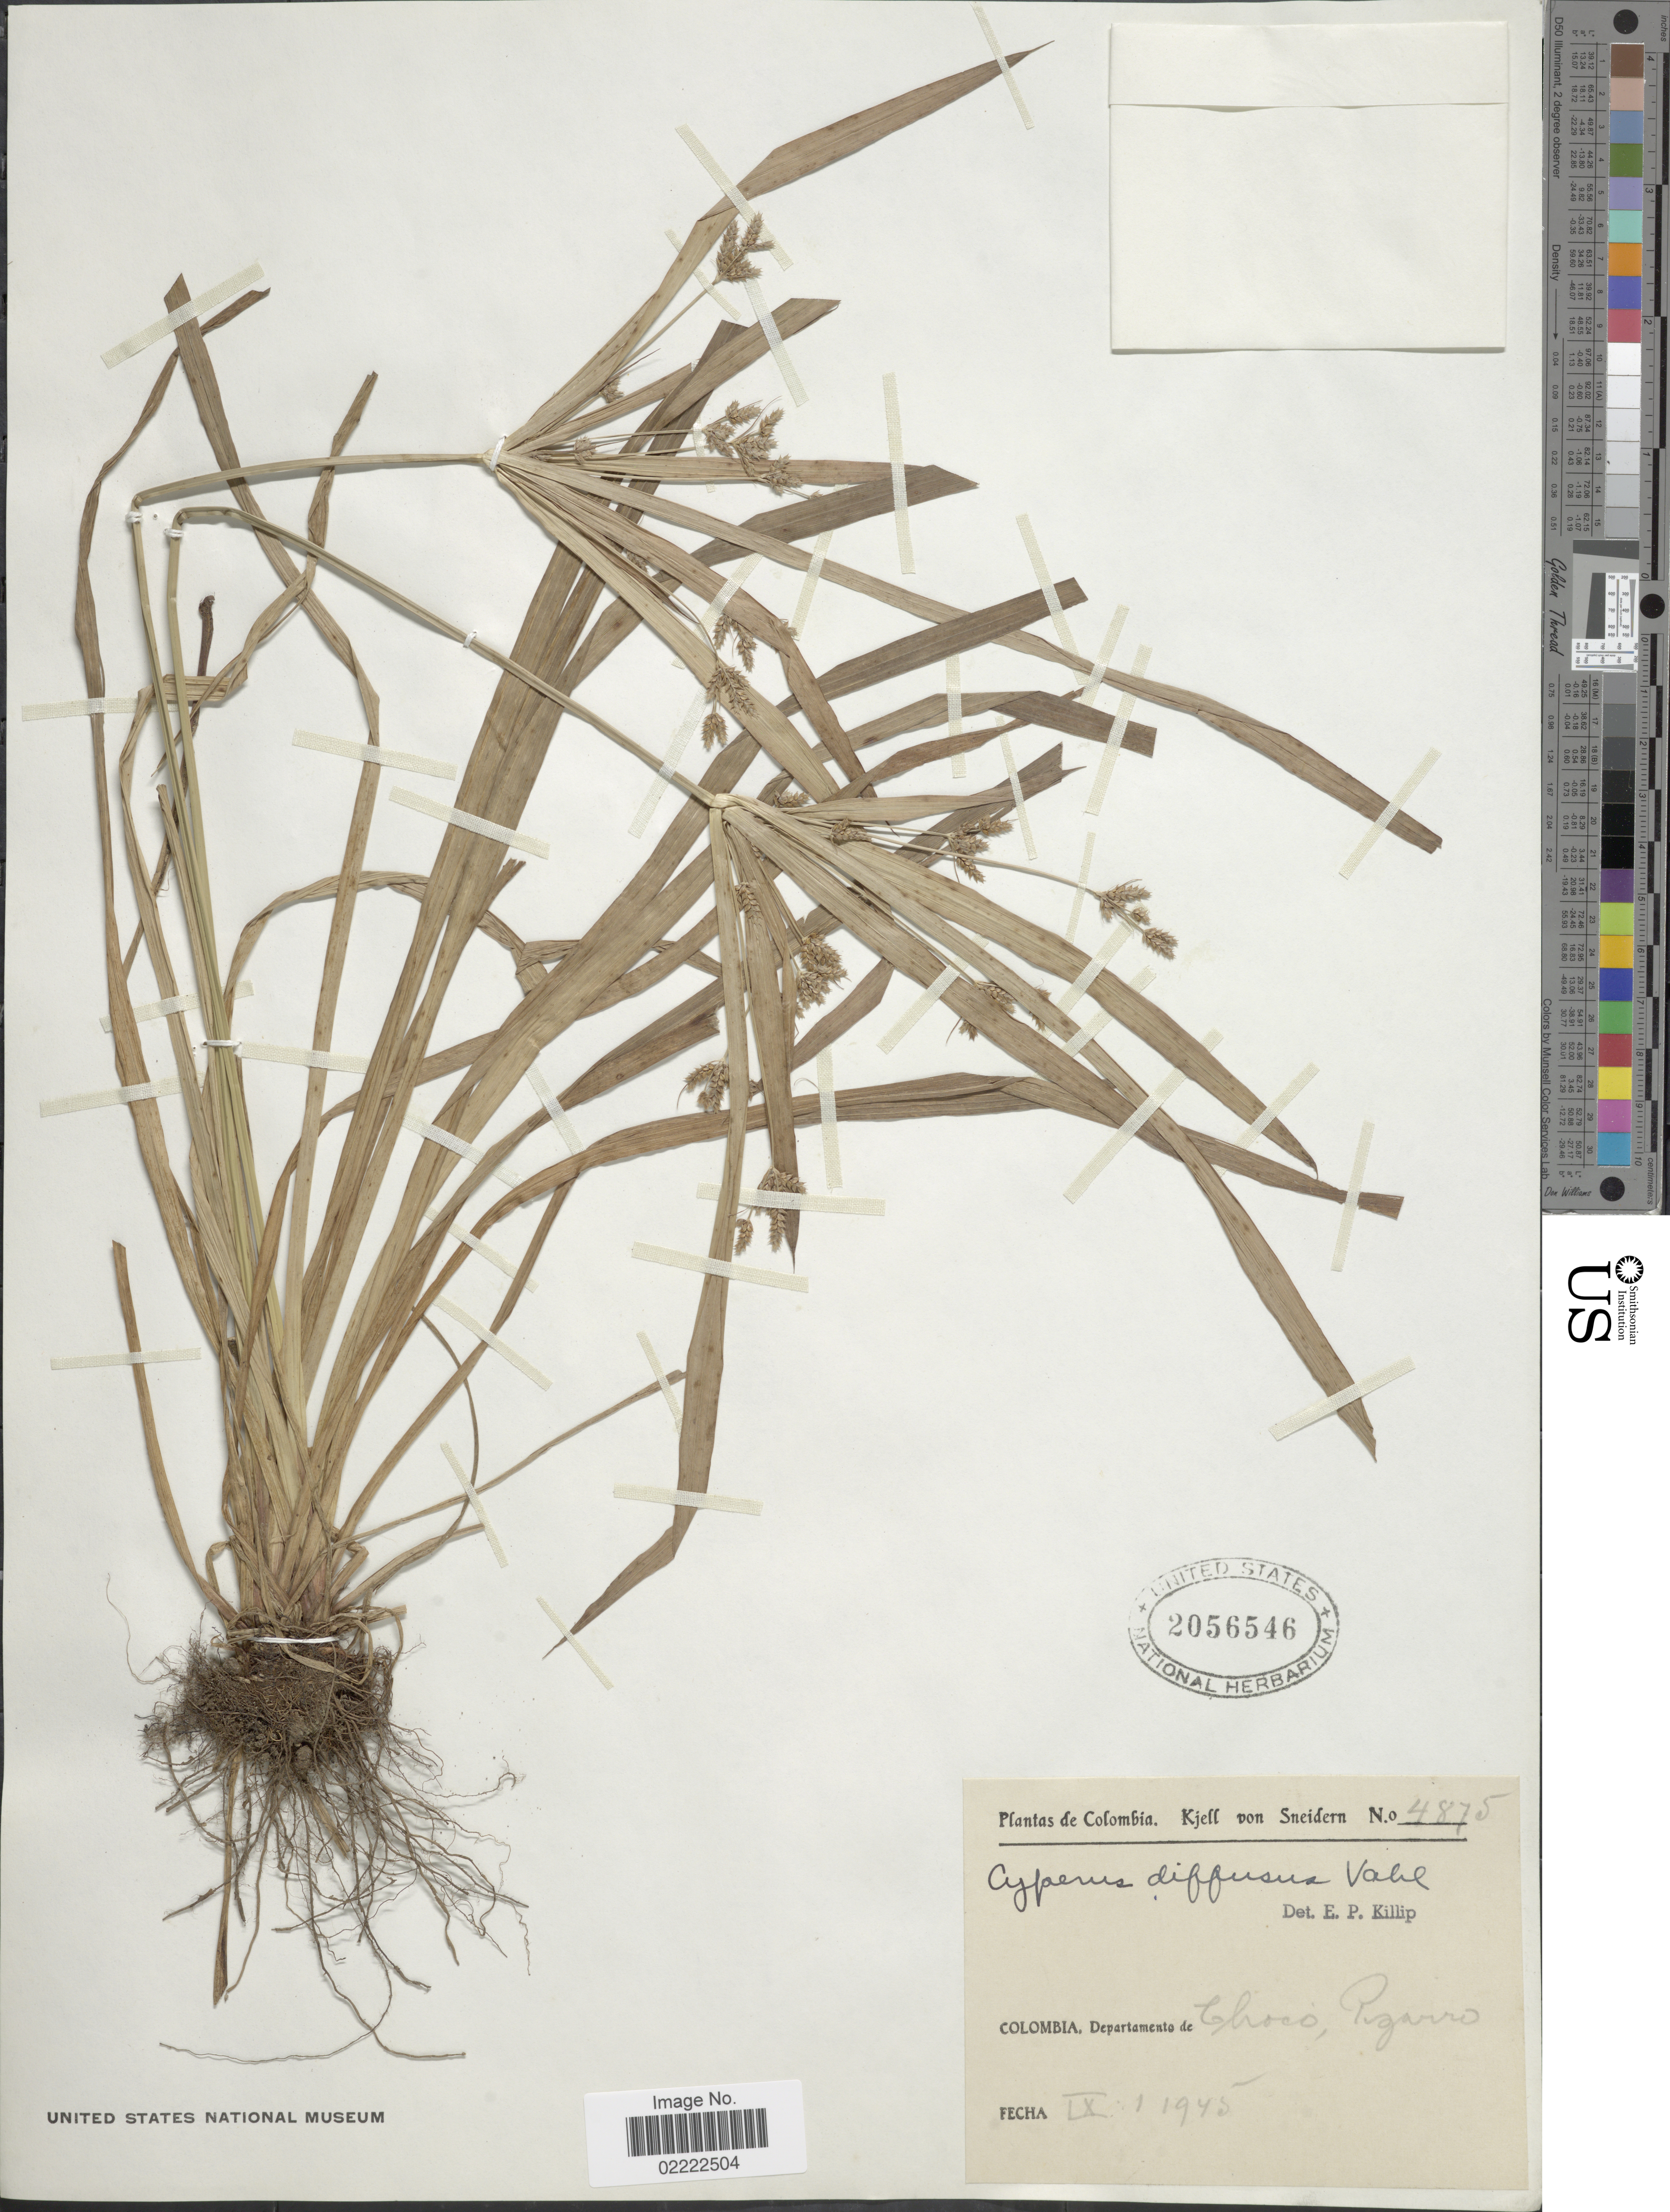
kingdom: Plantae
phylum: Tracheophyta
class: Liliopsida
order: Poales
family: Cyperaceae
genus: Cyperus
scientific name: Cyperus laxus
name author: Lam.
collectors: K. von Sneidern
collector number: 4875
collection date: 1945-09-01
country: Colombia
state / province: Chocó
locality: Pizarro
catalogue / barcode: US 2056546